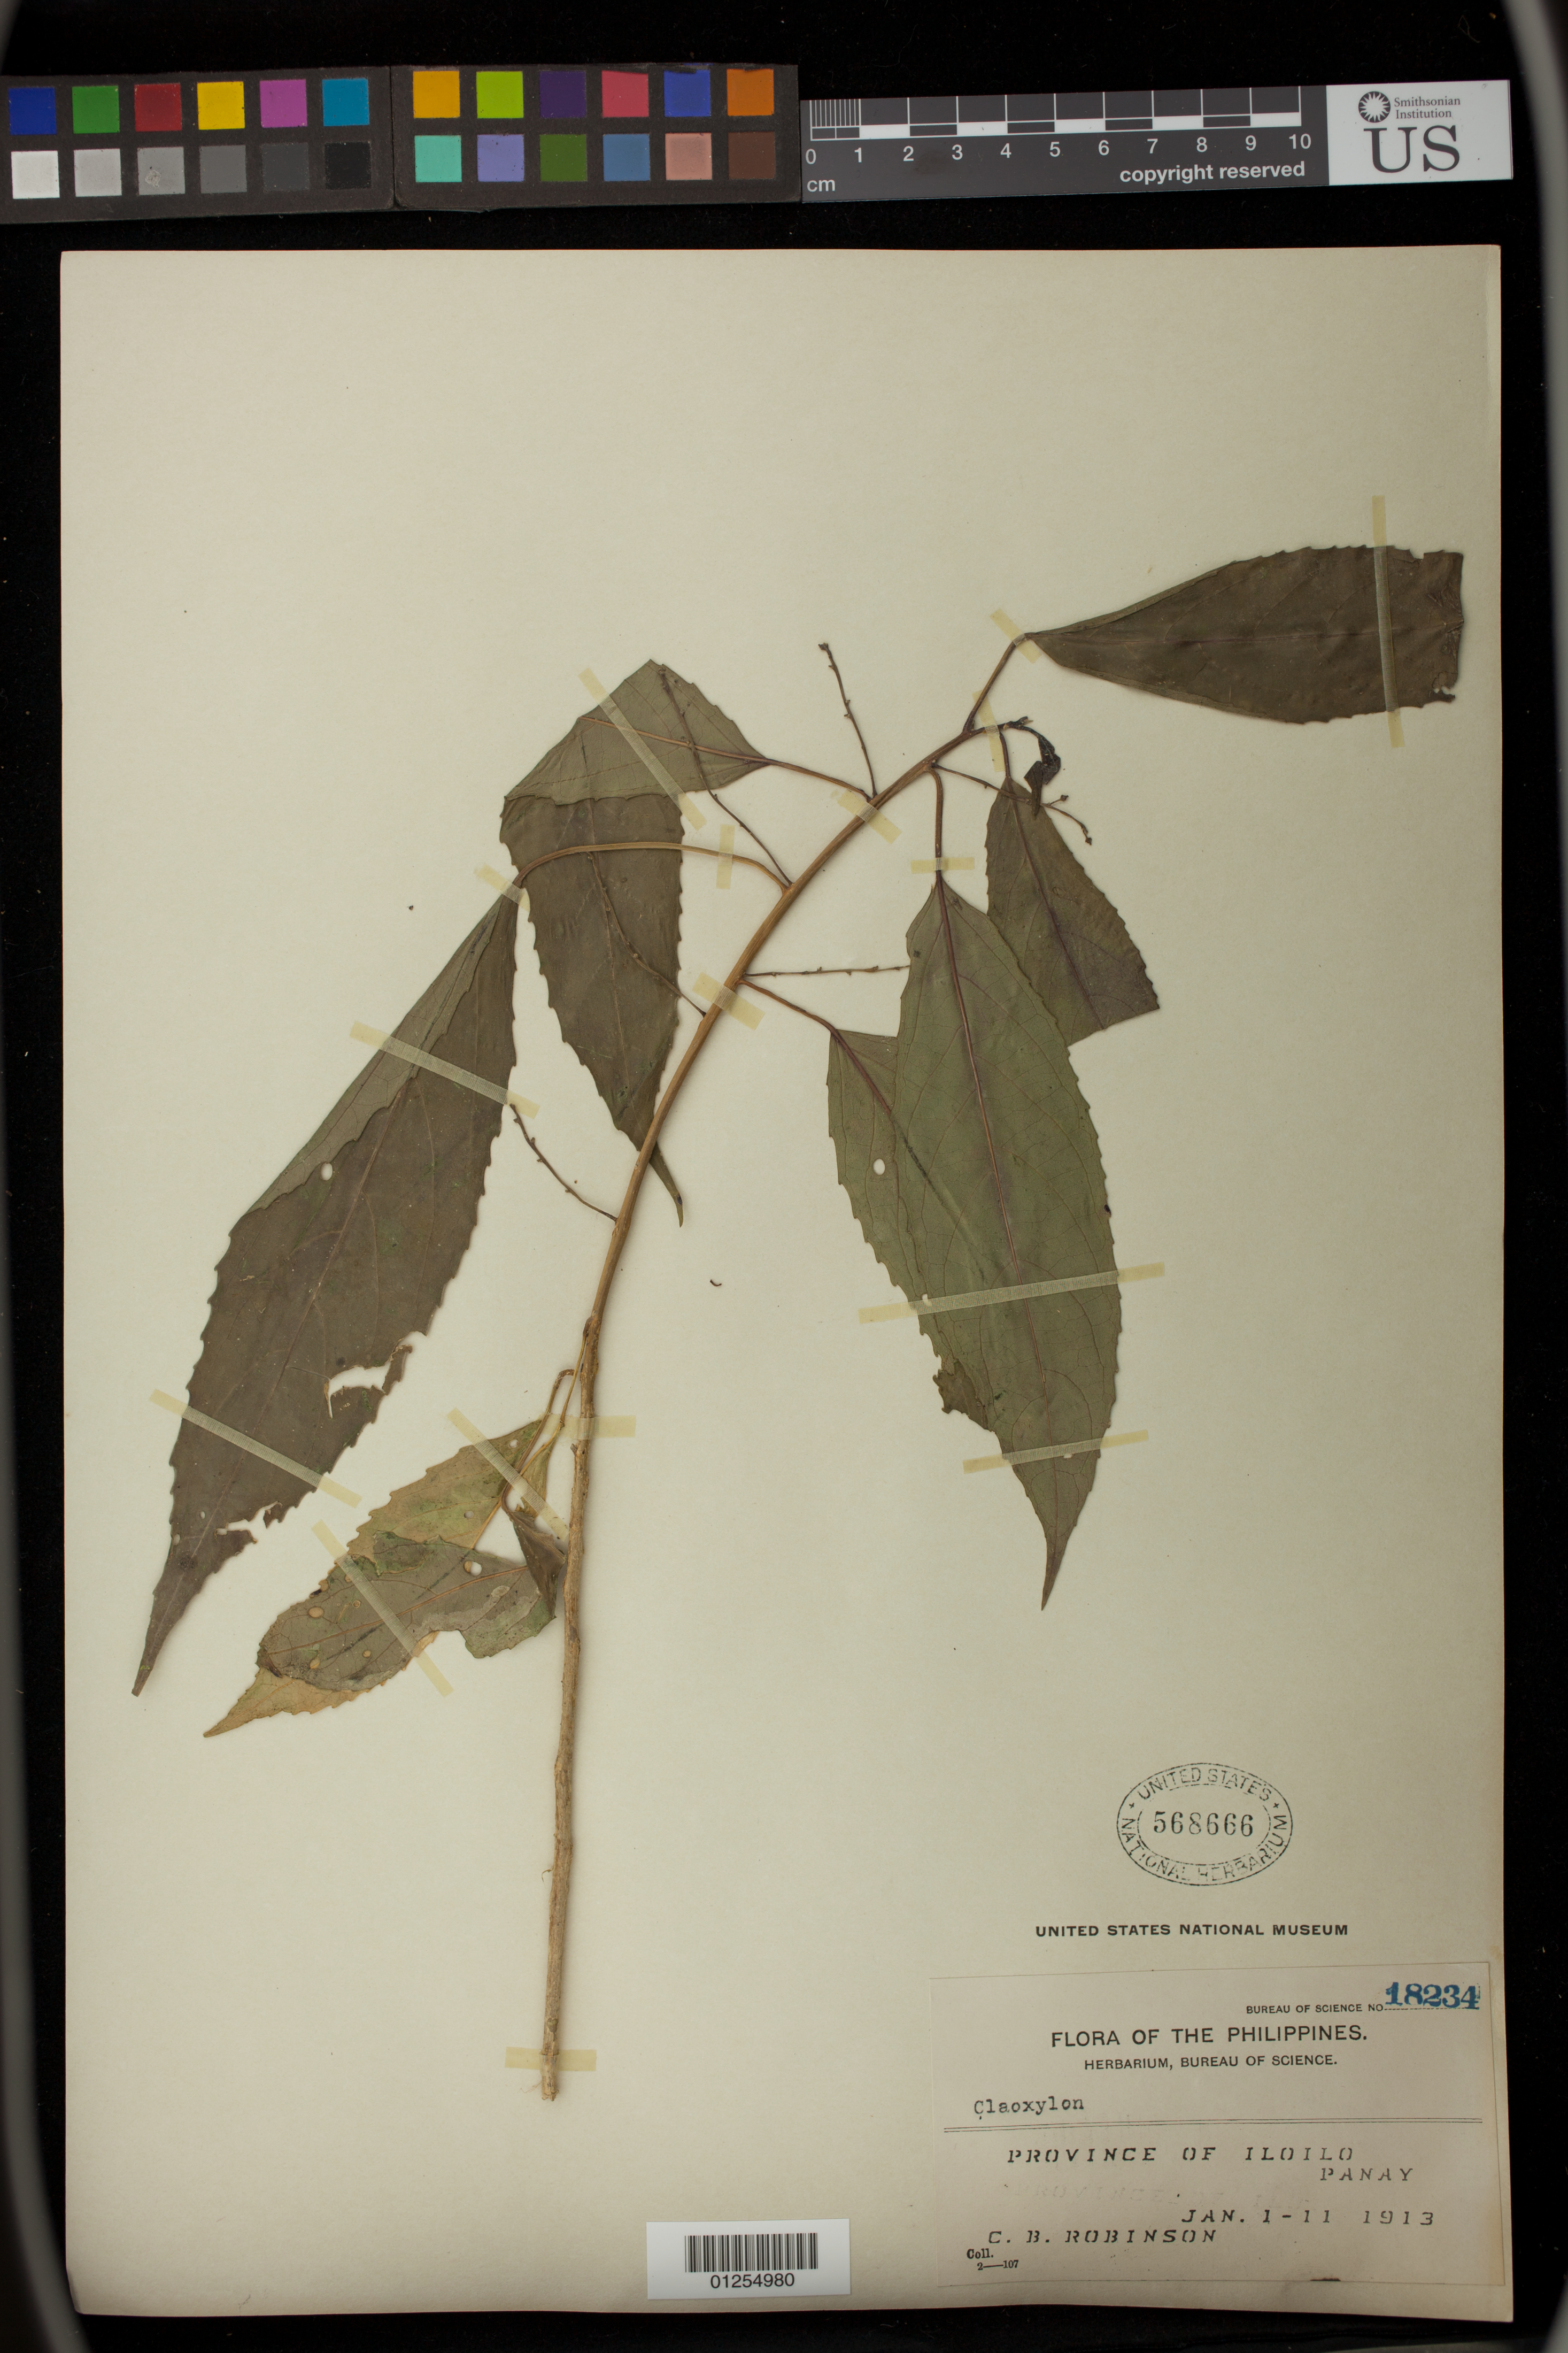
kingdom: Plantae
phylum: Tracheophyta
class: Magnoliopsida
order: Malpighiales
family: Euphorbiaceae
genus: Claoxylon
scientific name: Claoxylon sp.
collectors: C. Robinson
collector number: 18234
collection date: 1913-01-01/1913-01-11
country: Philippines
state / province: Western Visayas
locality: Province of Iloilo.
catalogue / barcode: US 568666